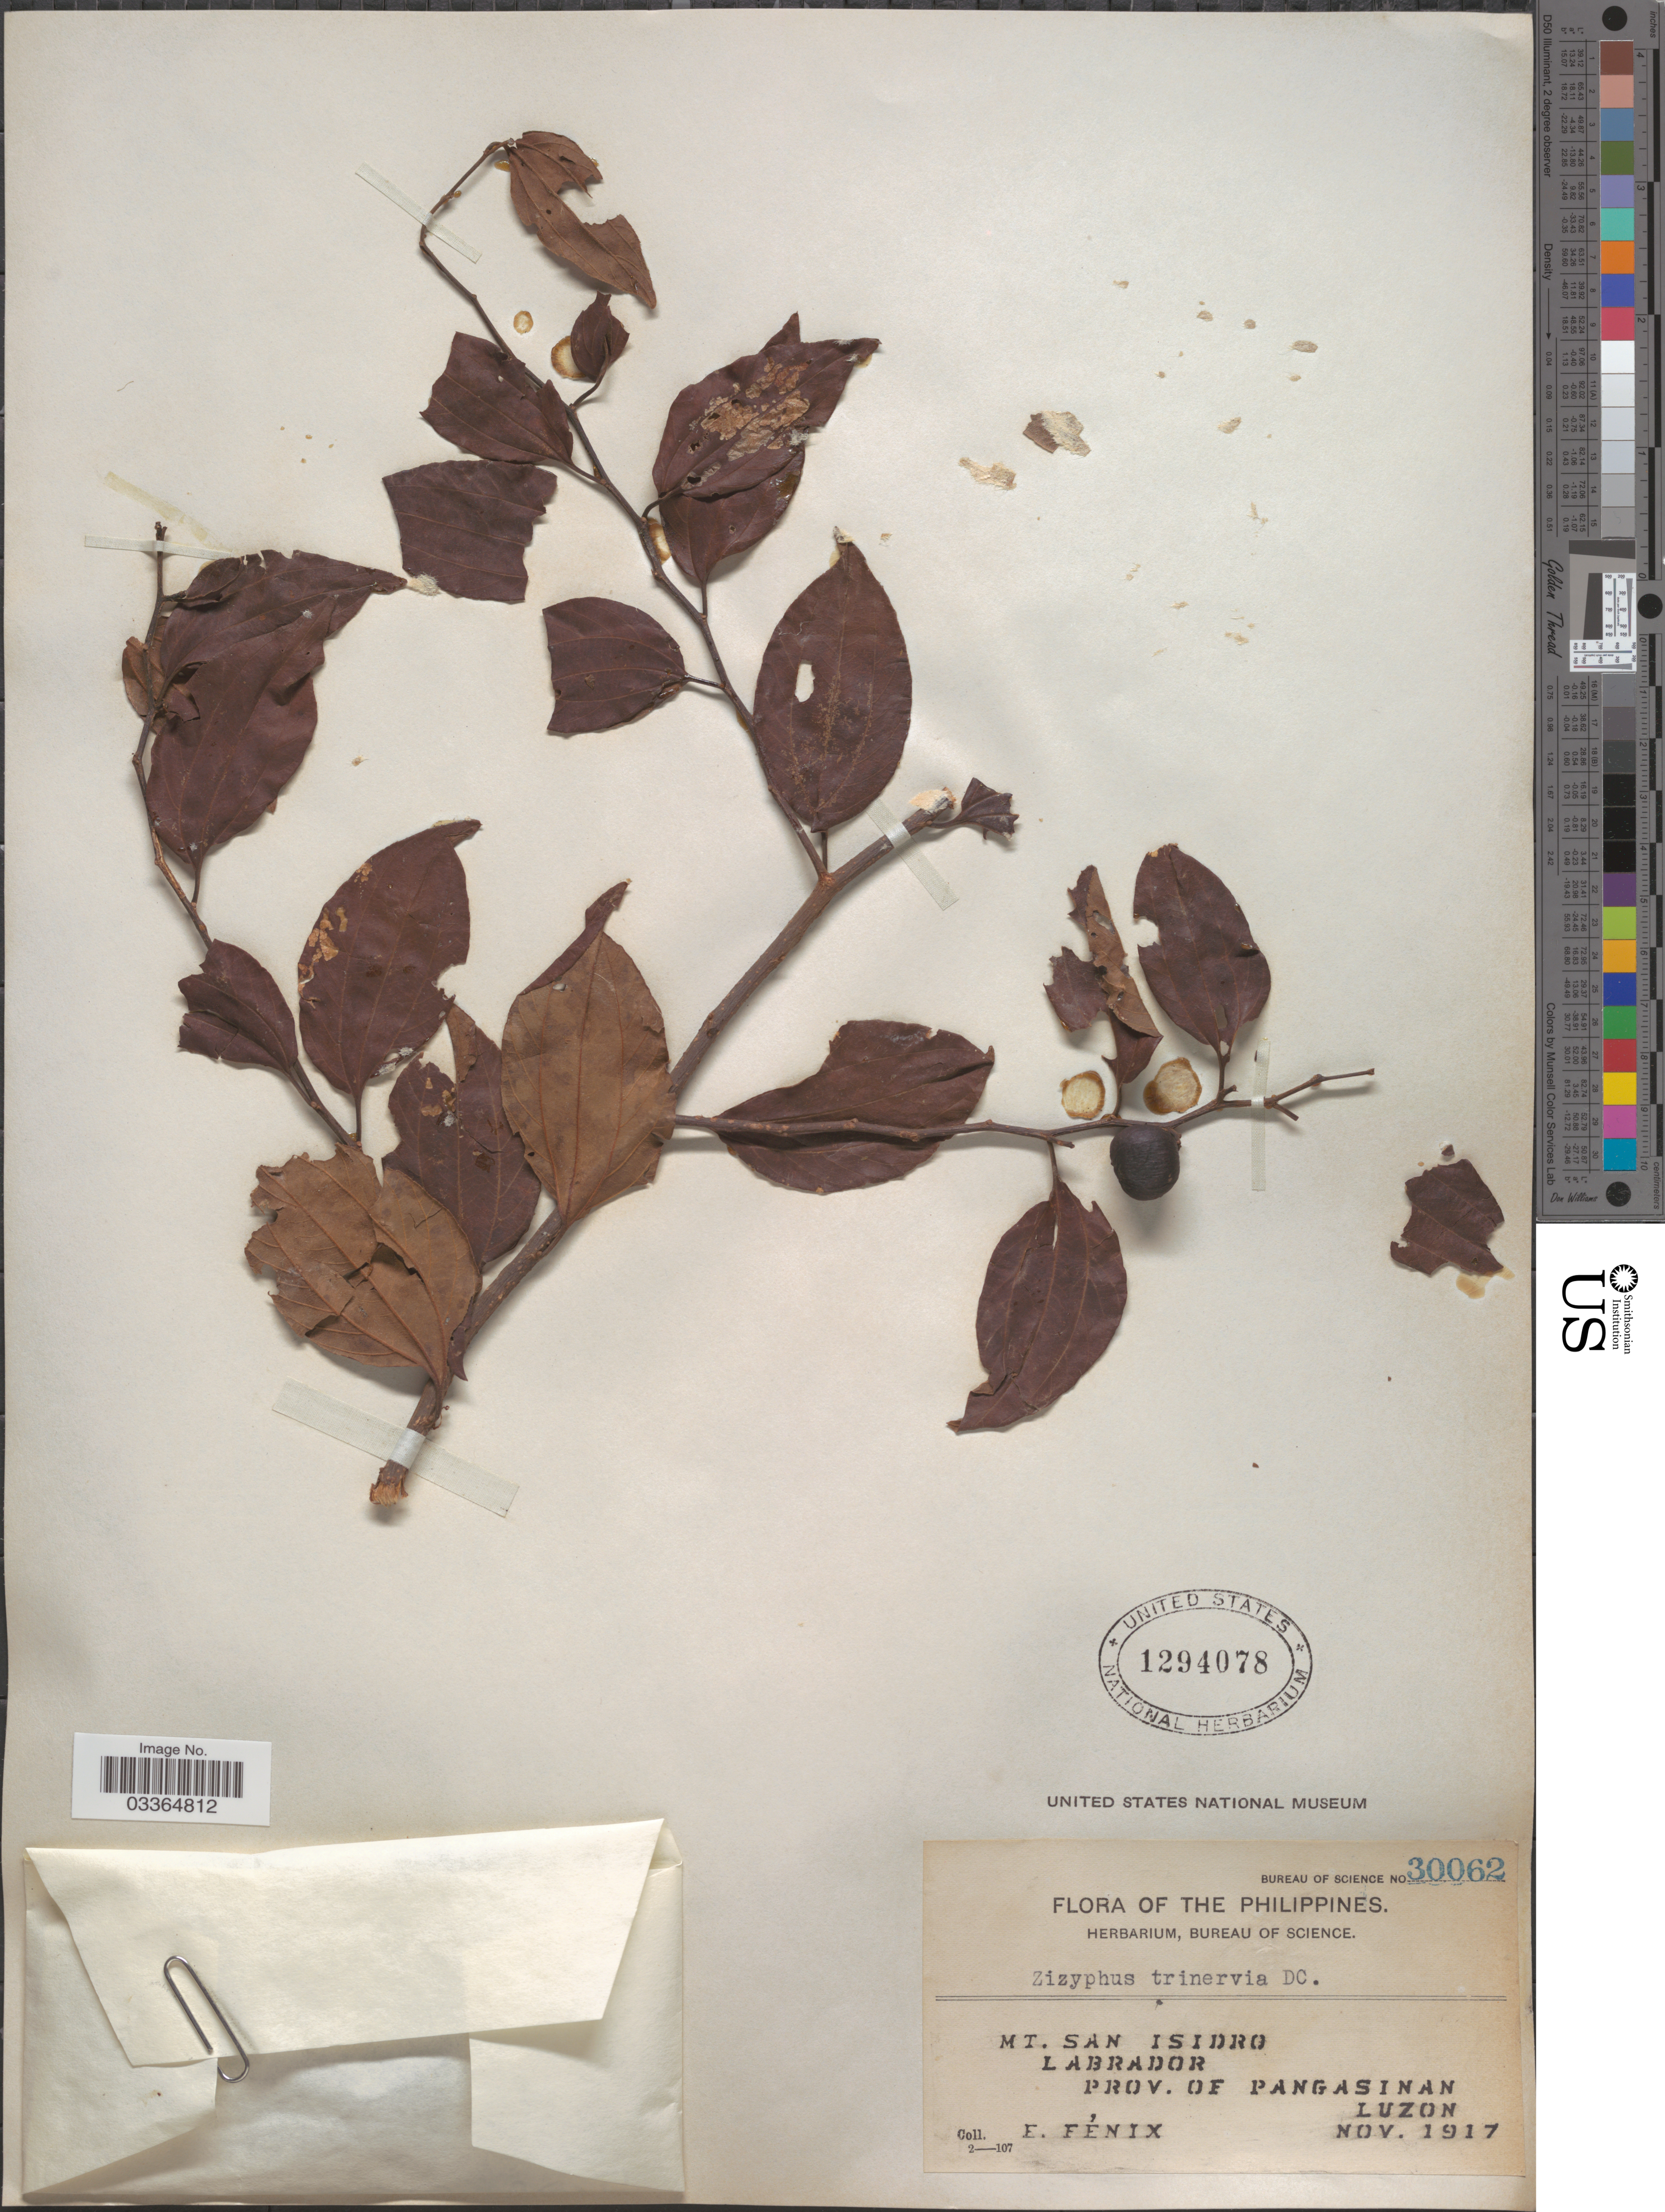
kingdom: Plantae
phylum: Tracheophyta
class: Magnoliopsida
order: Rosales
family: Rhamnaceae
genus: Ziziphus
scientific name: Ziziphus trinervia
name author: (Cav.) Poir.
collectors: E. Fénix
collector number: Bureau of Science 30062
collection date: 1917-11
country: Philippines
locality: Mt. San Isidro. Labrador. Prov. of Pangasinan. Luzon.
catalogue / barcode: US 1294078